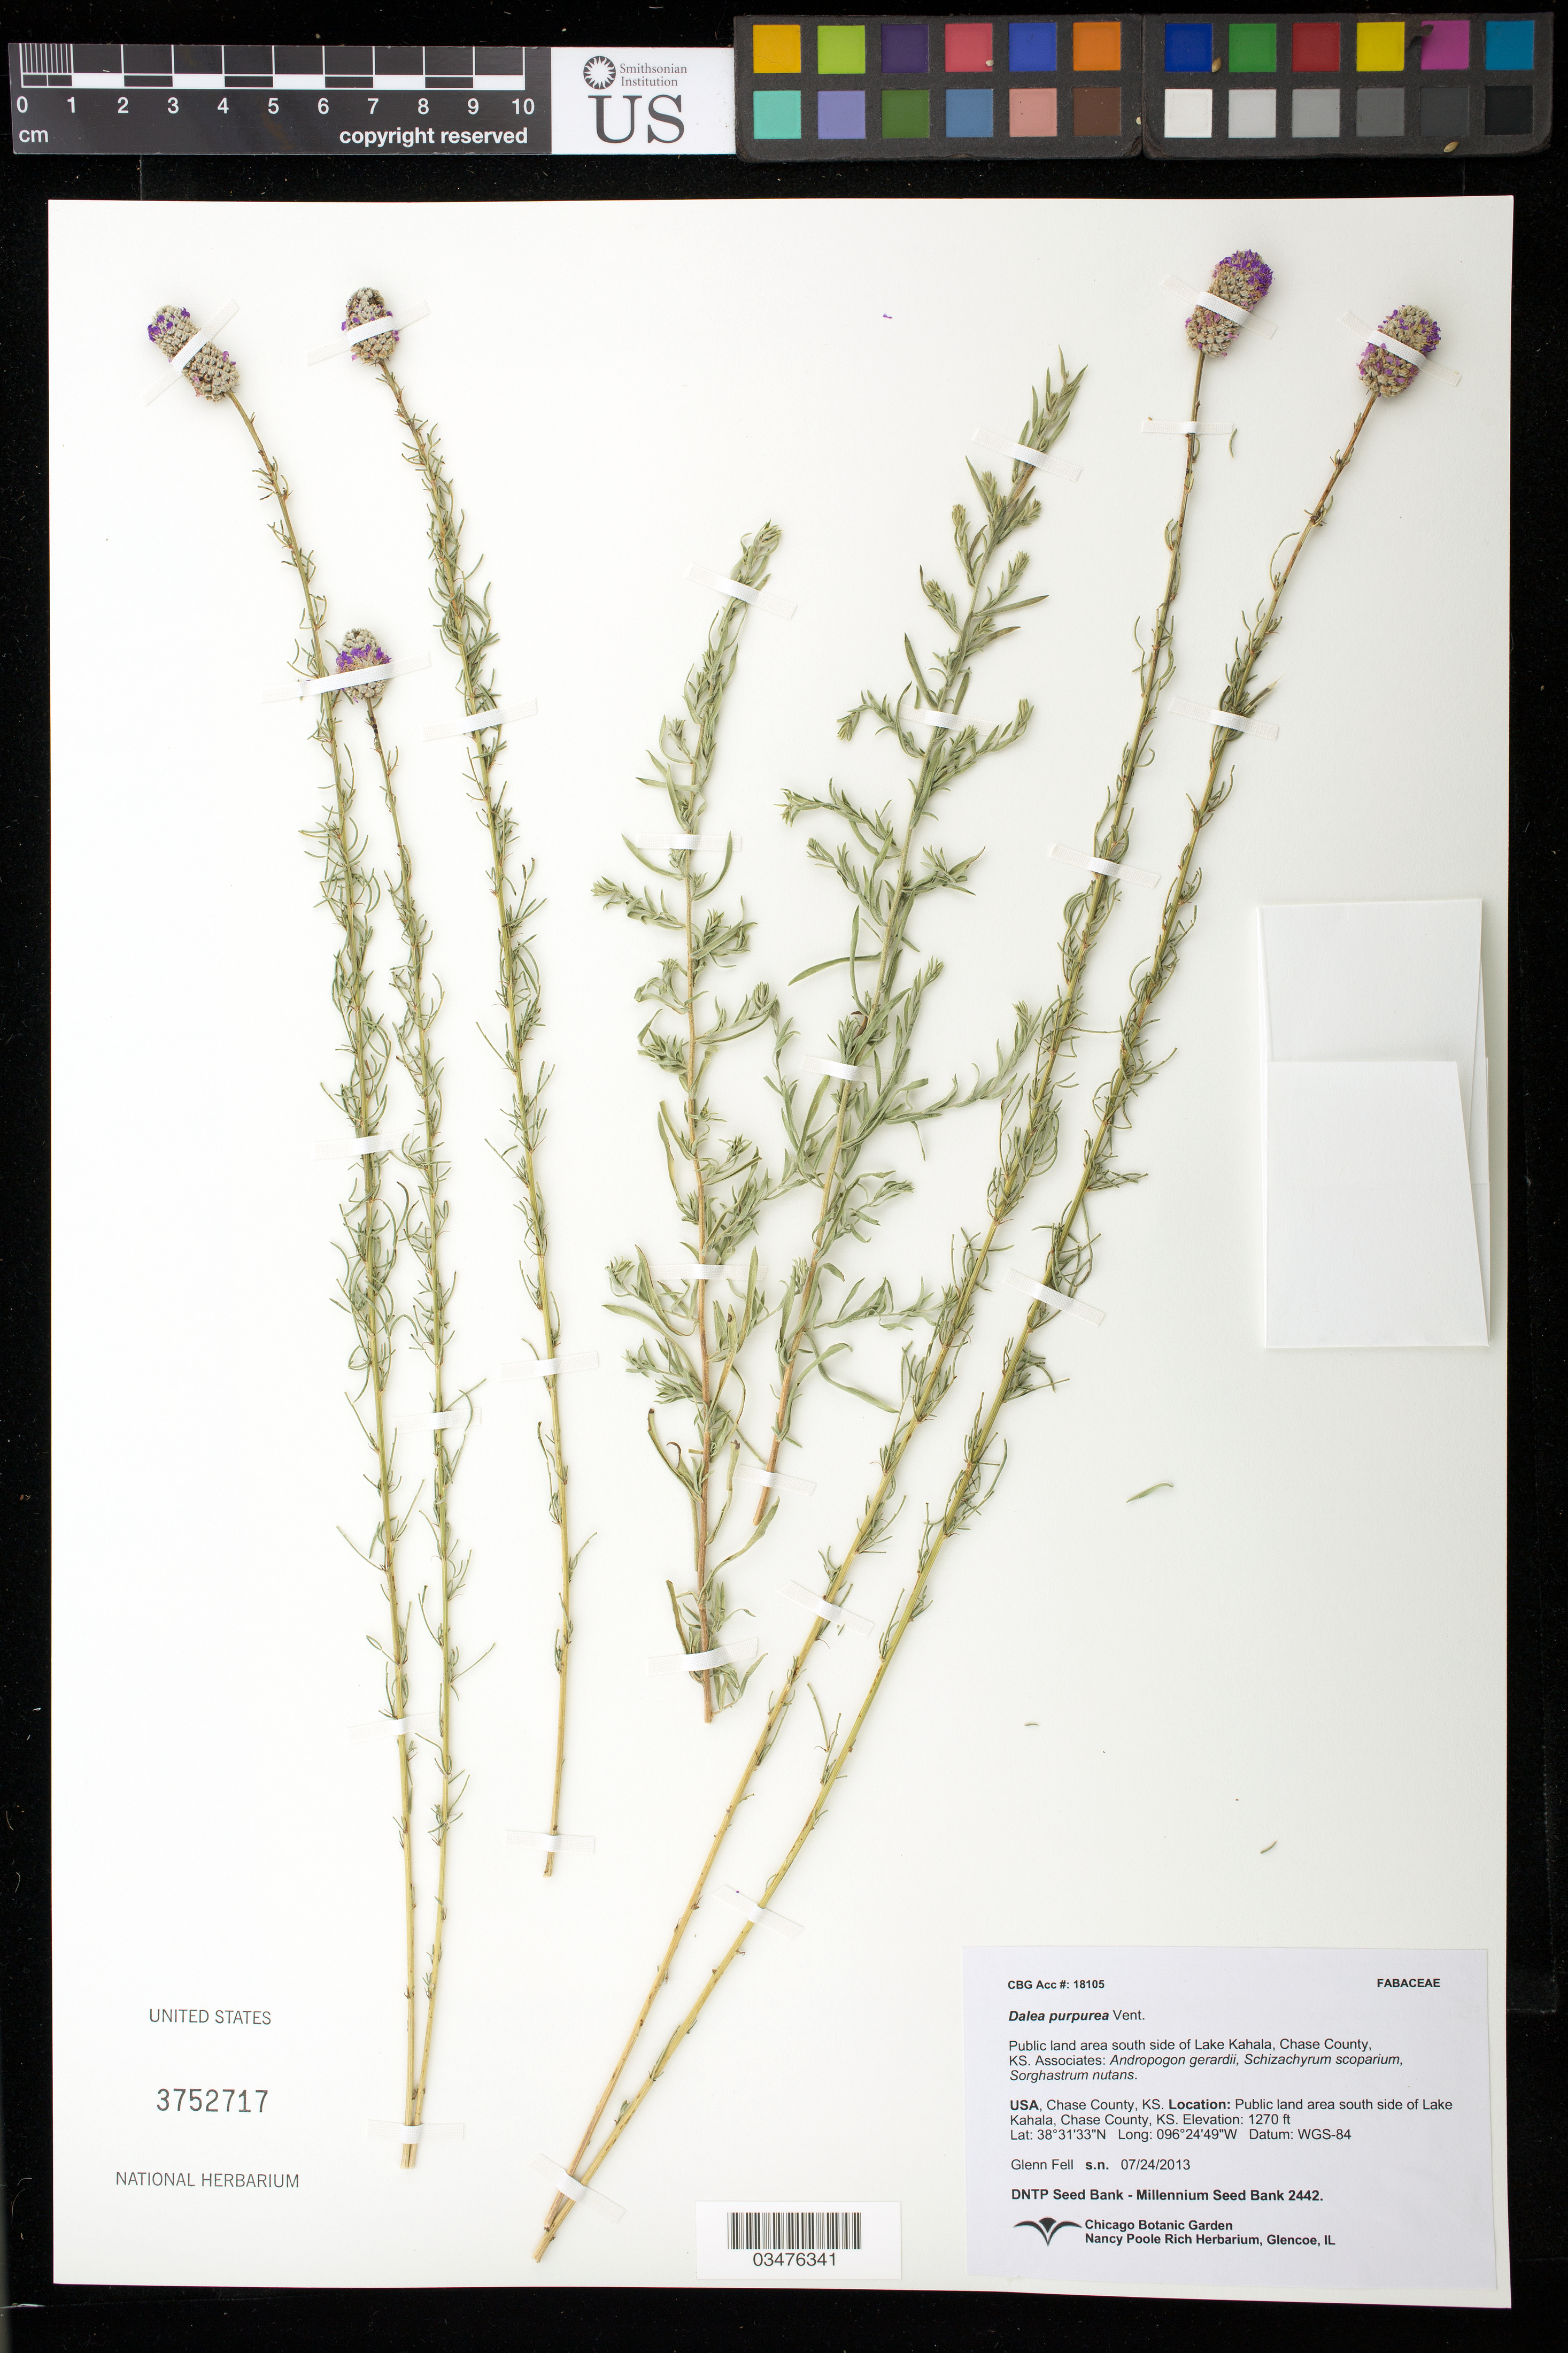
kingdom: Plantae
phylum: Tracheophyta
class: Magnoliopsida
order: Fabales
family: Fabaceae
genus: Dalea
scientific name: Dalea purpurea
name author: Vent.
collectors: G. Fell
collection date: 2013-07-24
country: United States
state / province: Kansas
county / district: Chase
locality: Public land on the south side of Lake Kahola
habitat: Wth Andropogon gerardii, Schizachyrum scoparium, Sorghastrum nutans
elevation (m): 387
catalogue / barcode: US 3752717